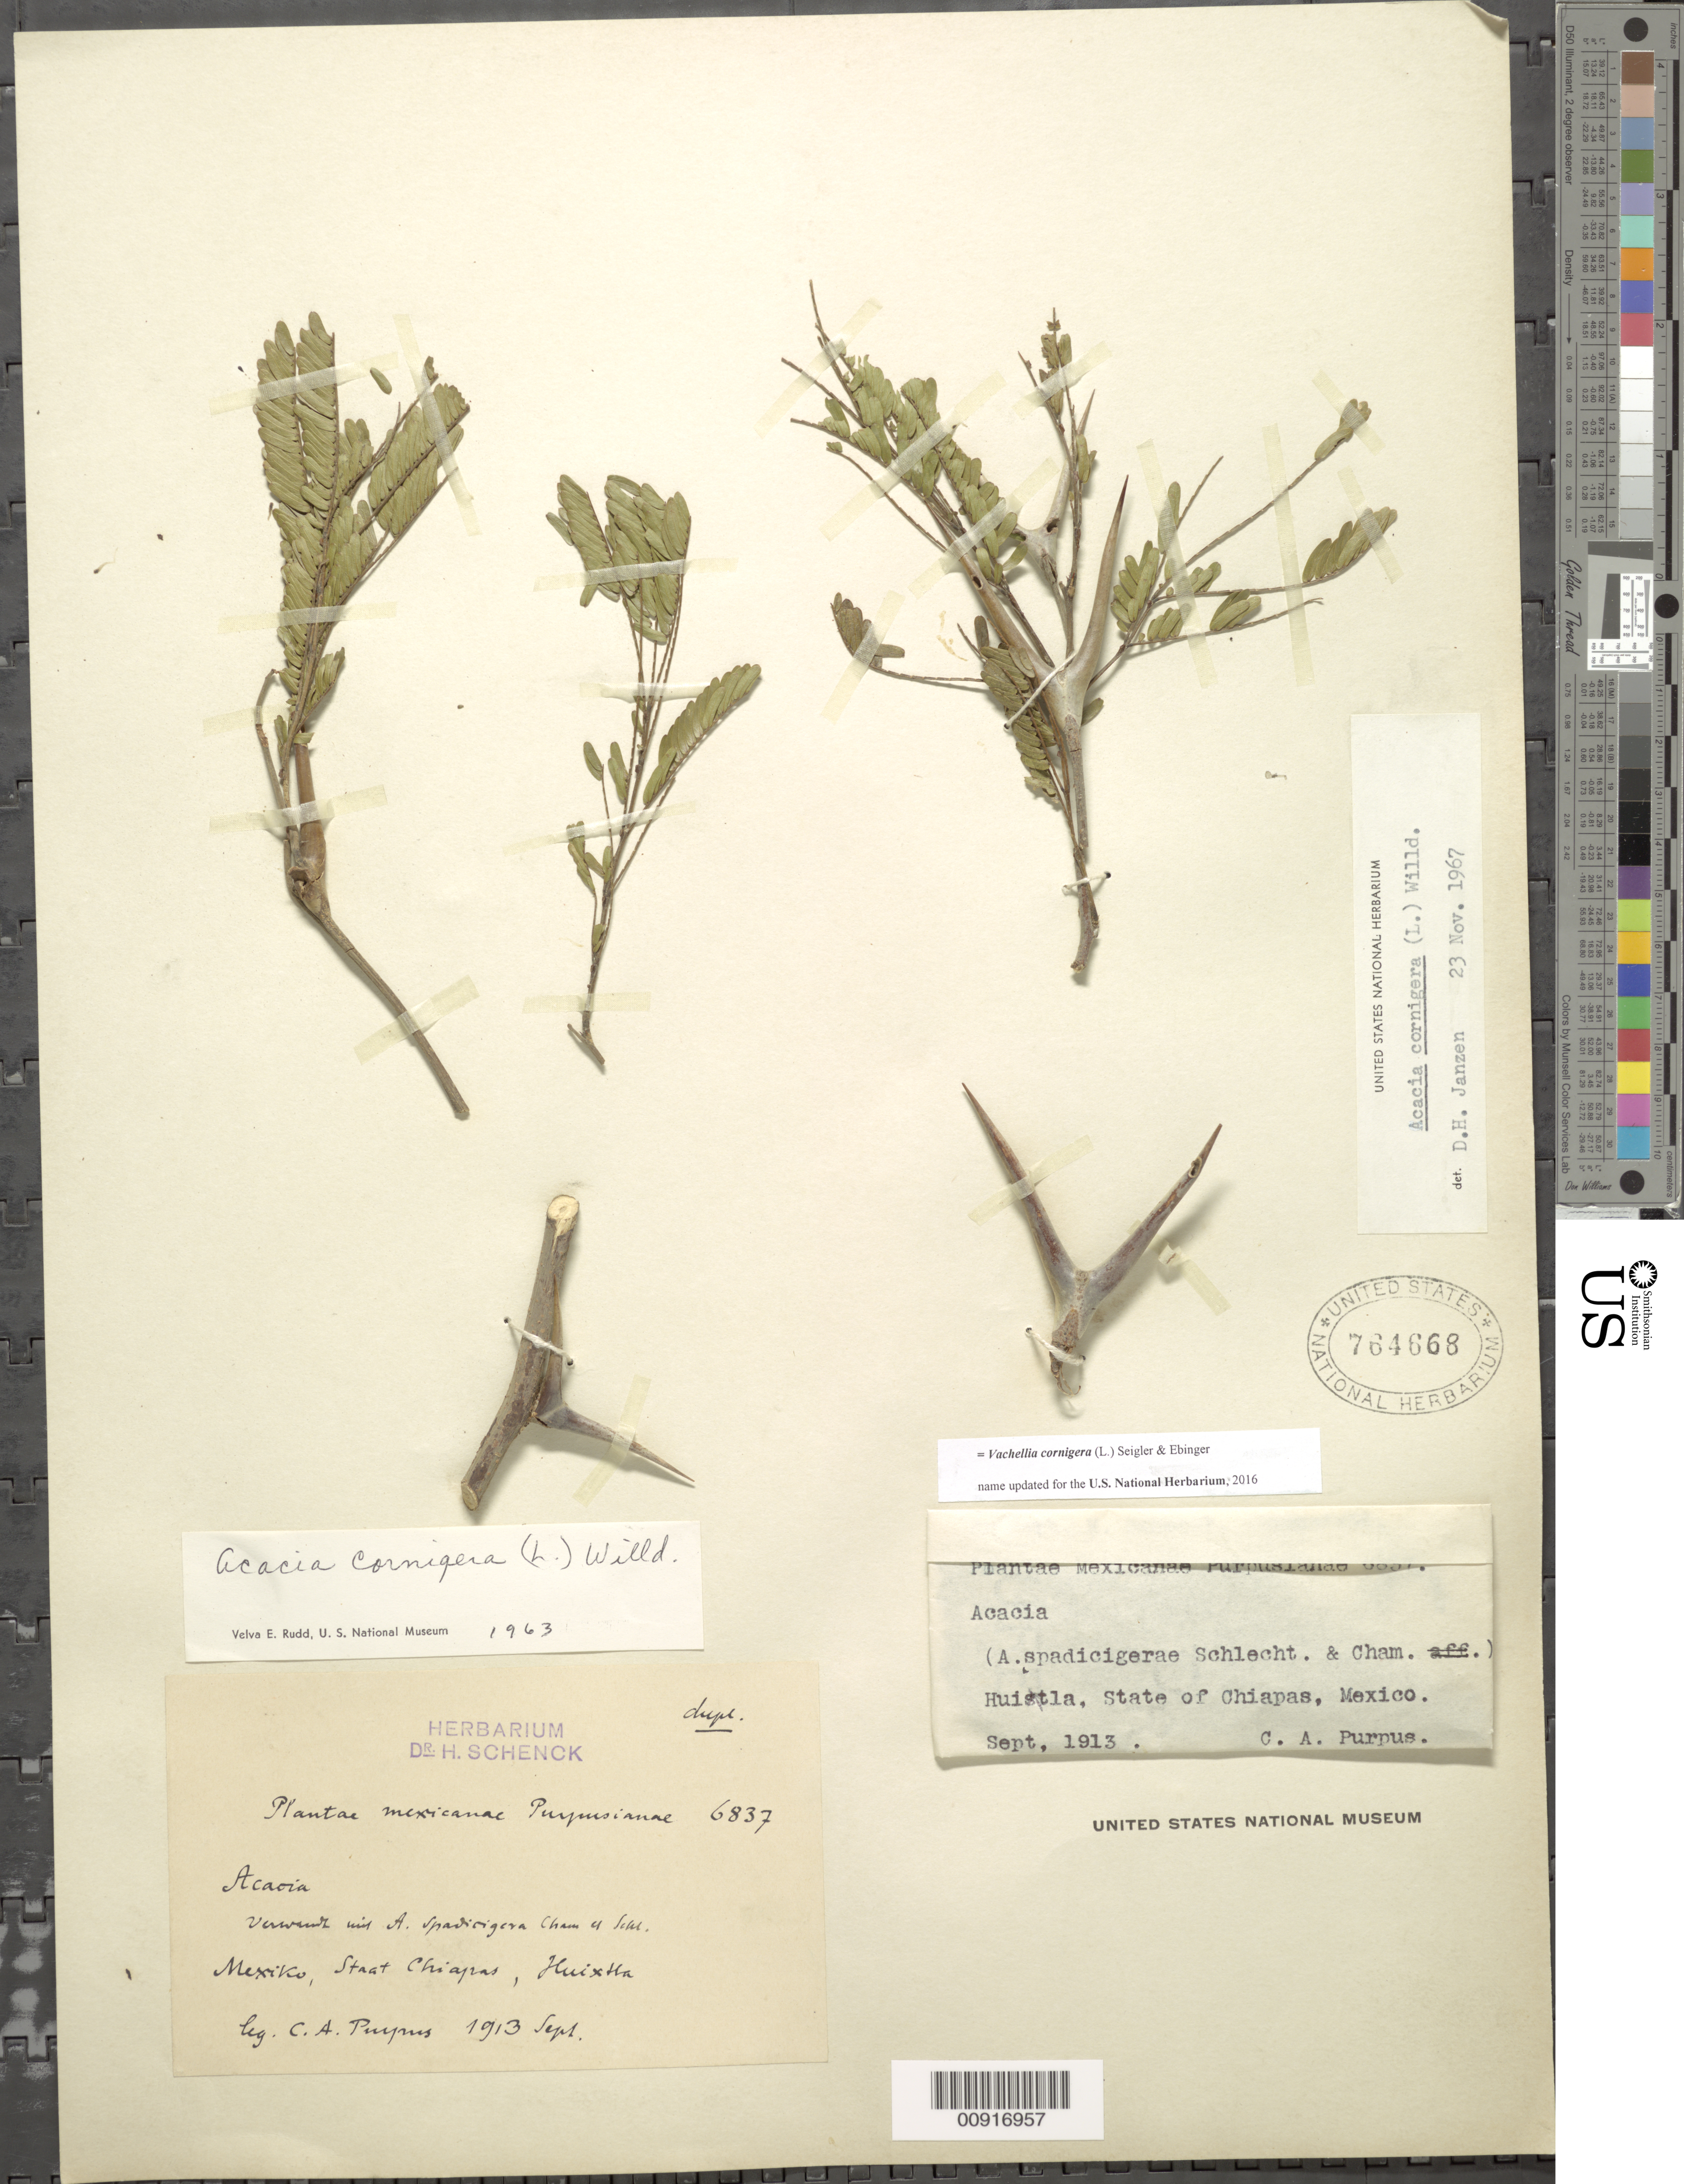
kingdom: Plantae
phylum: Tracheophyta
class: Magnoliopsida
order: Fabales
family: Fabaceae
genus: Vachellia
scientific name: Vachellia cornigera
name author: (L.) Seigler & Ebinger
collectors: C. A. Purpus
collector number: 6837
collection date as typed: Sep 1913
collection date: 1913-09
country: Mexico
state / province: Chiapas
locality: Huixtla, Sate of Chiapas.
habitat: Mit A. spadicigera Cham. & Schltdl.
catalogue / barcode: US 764668